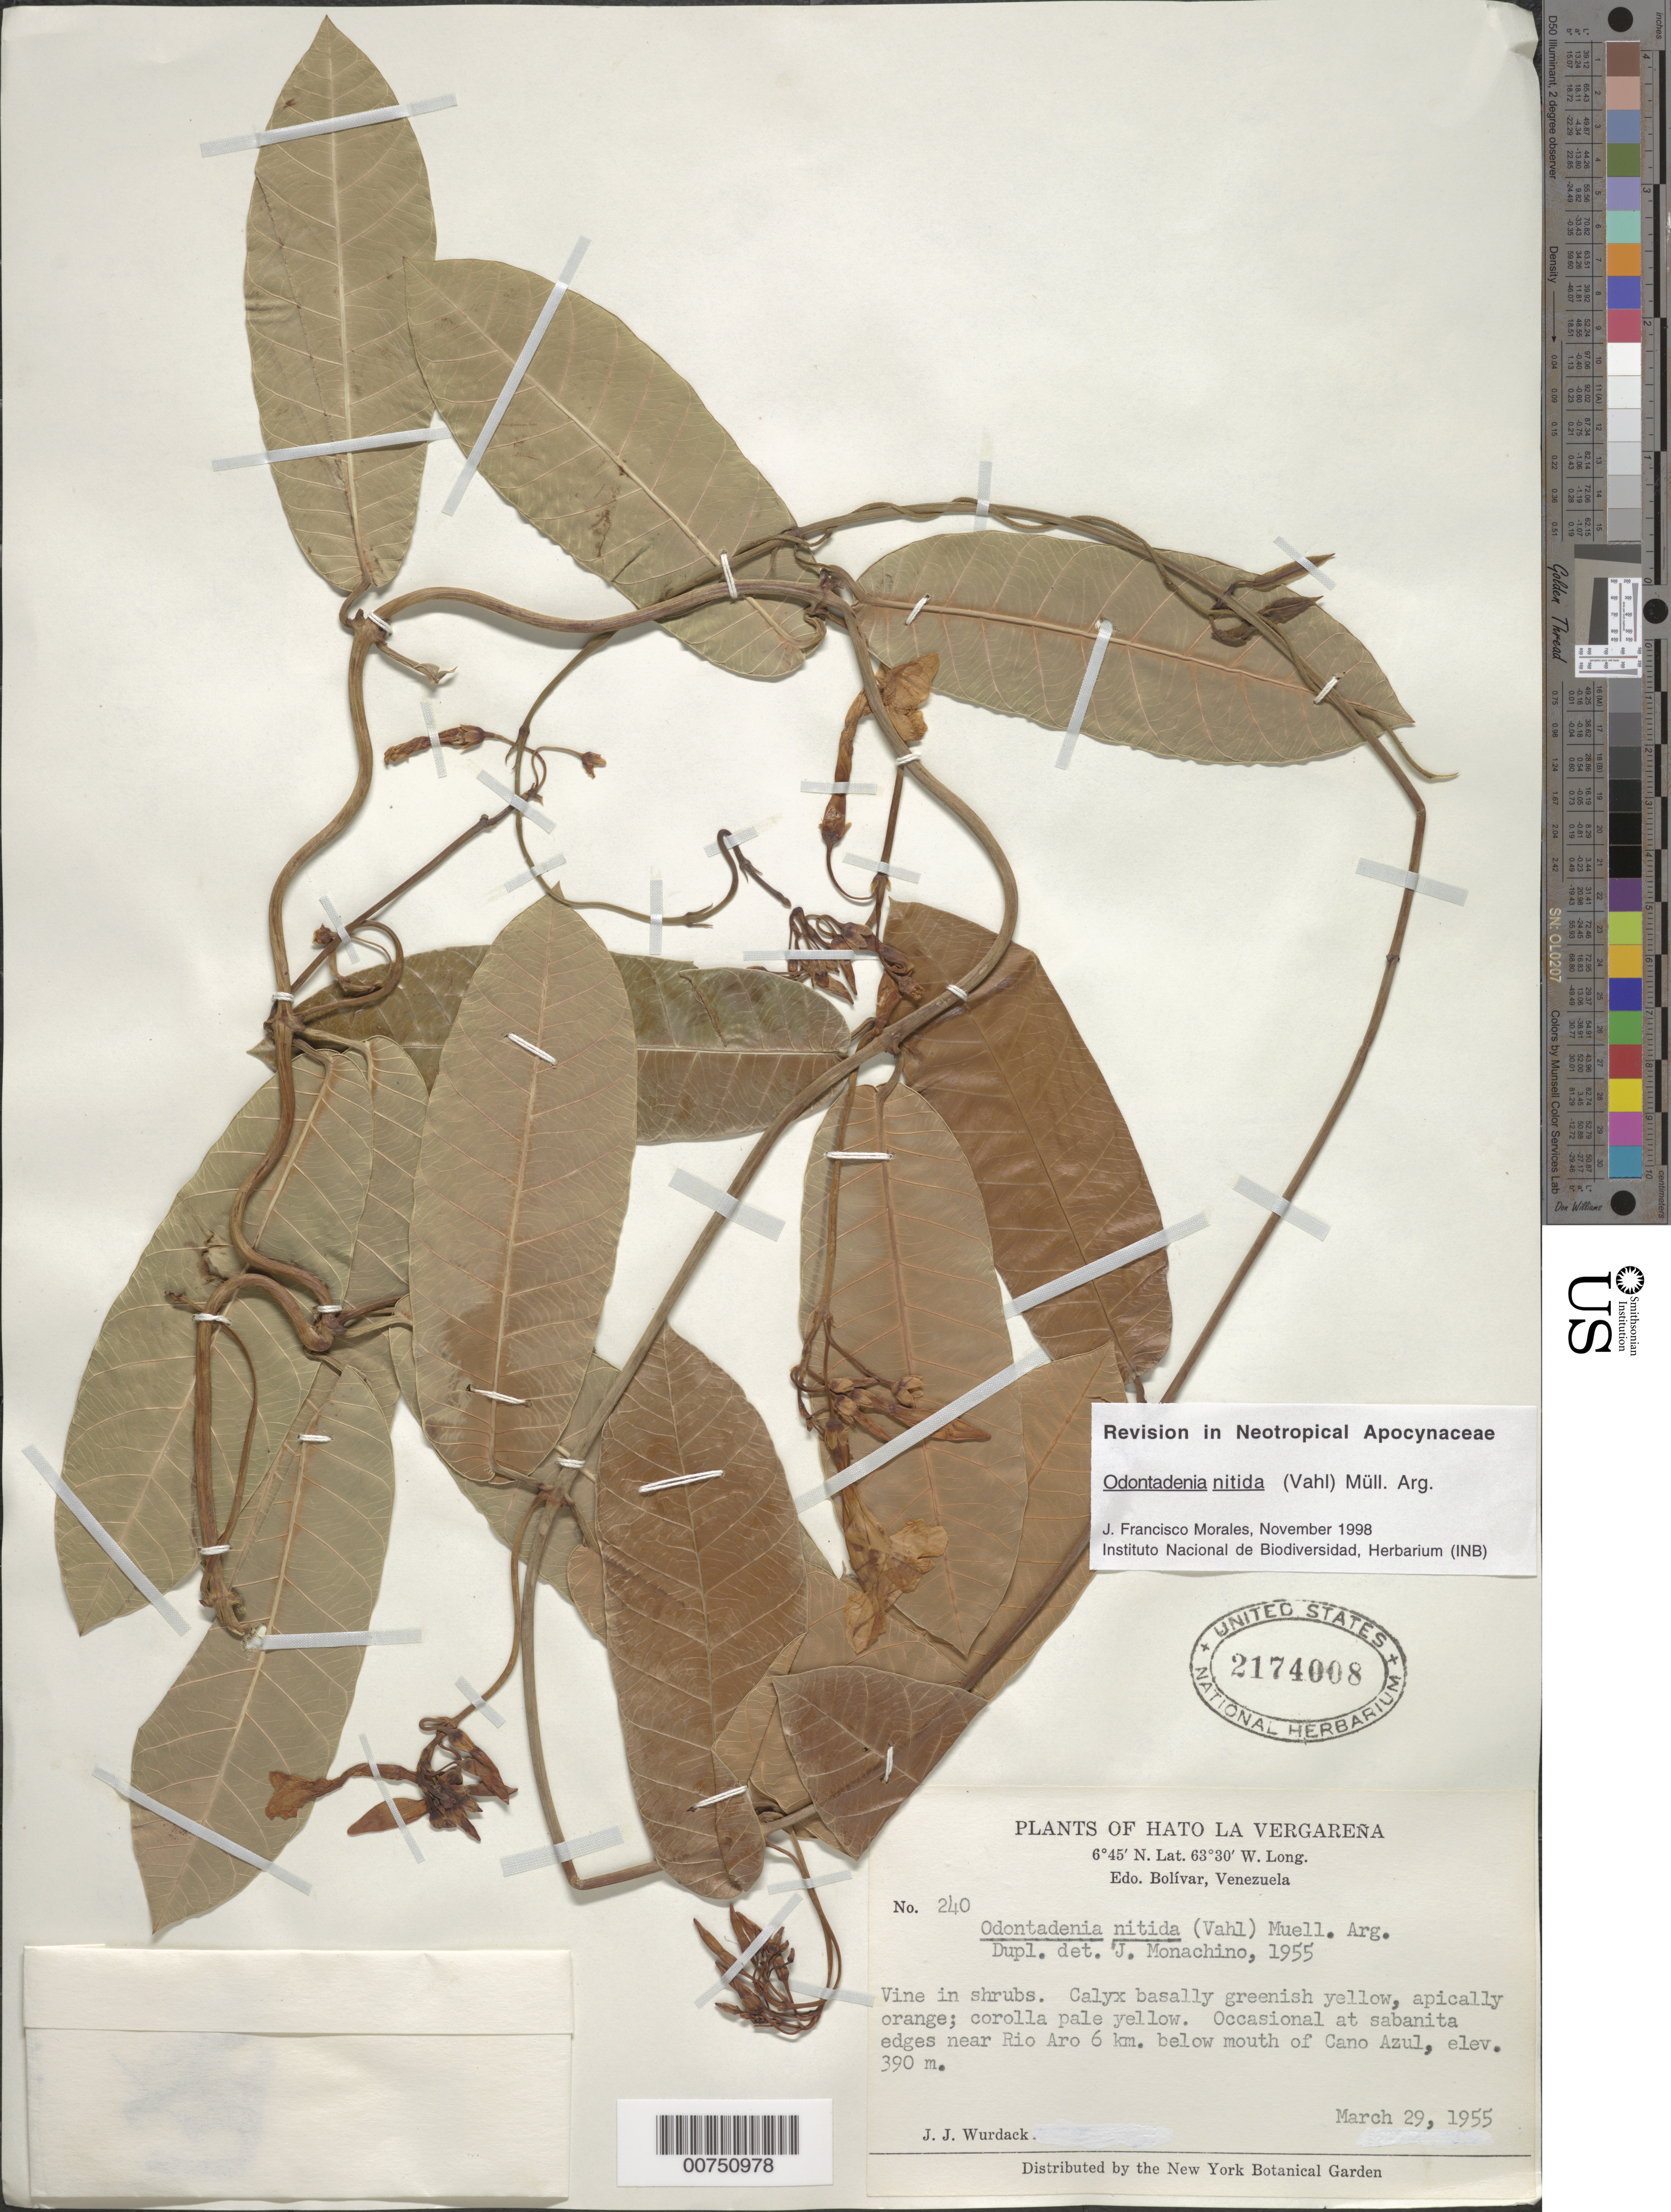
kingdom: Plantae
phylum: Tracheophyta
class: Magnoliopsida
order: Gentianales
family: Apocynaceae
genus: Odontadenia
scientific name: Odontadenia nitida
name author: (Vahl) Müll. Arg.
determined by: Morales, J. F.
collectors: J. J. Wurdack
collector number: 240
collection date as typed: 29-Mar-55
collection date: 1955-03-29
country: Venezuela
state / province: Bolívar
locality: Hato La Vergareña, Río Aro, 6 km below mouth of Caño Azul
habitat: Sabanita edges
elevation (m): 390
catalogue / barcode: US 2174008